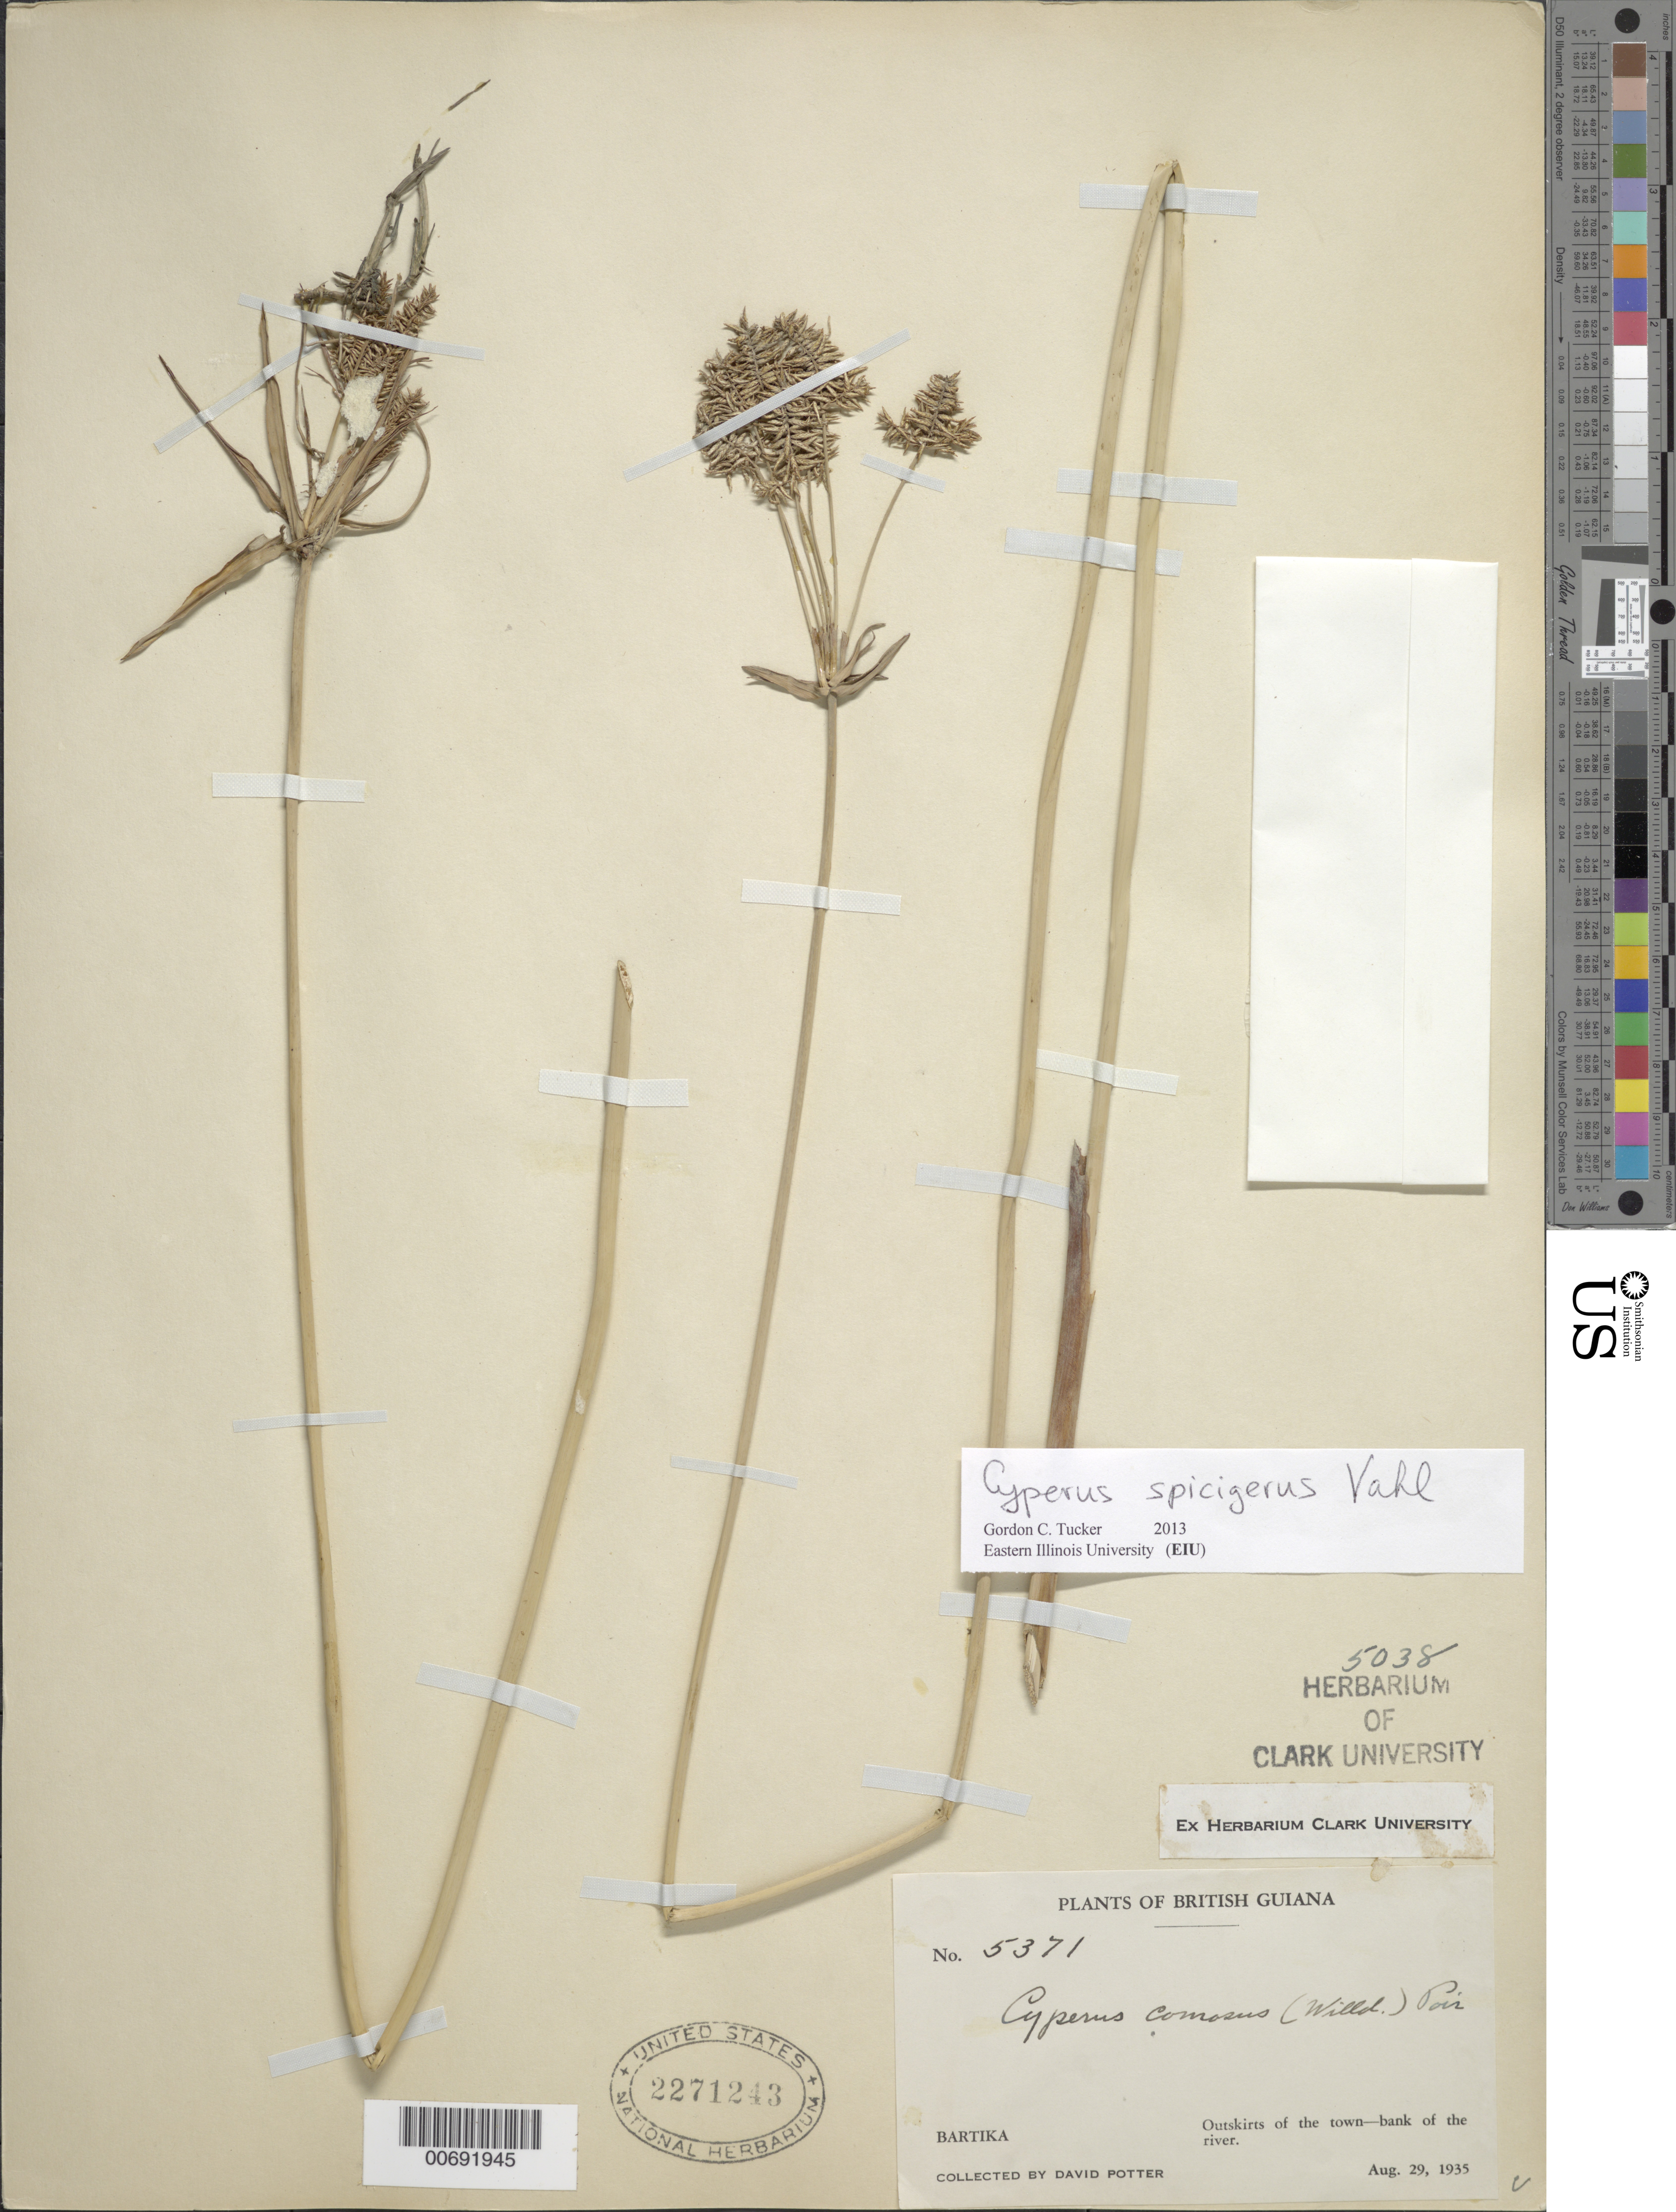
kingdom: Plantae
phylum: Tracheophyta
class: Liliopsida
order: Poales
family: Cyperaceae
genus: Cyperus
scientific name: Cyperus spicigerus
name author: Vahl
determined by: Tucker, G. C.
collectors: D. Potter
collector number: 5371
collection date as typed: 29-Aug-35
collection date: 1935-08-29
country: Guyana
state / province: Cuyuni-Mazaruni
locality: Bartica, outskirts of town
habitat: Bank of R.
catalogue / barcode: US 2271243